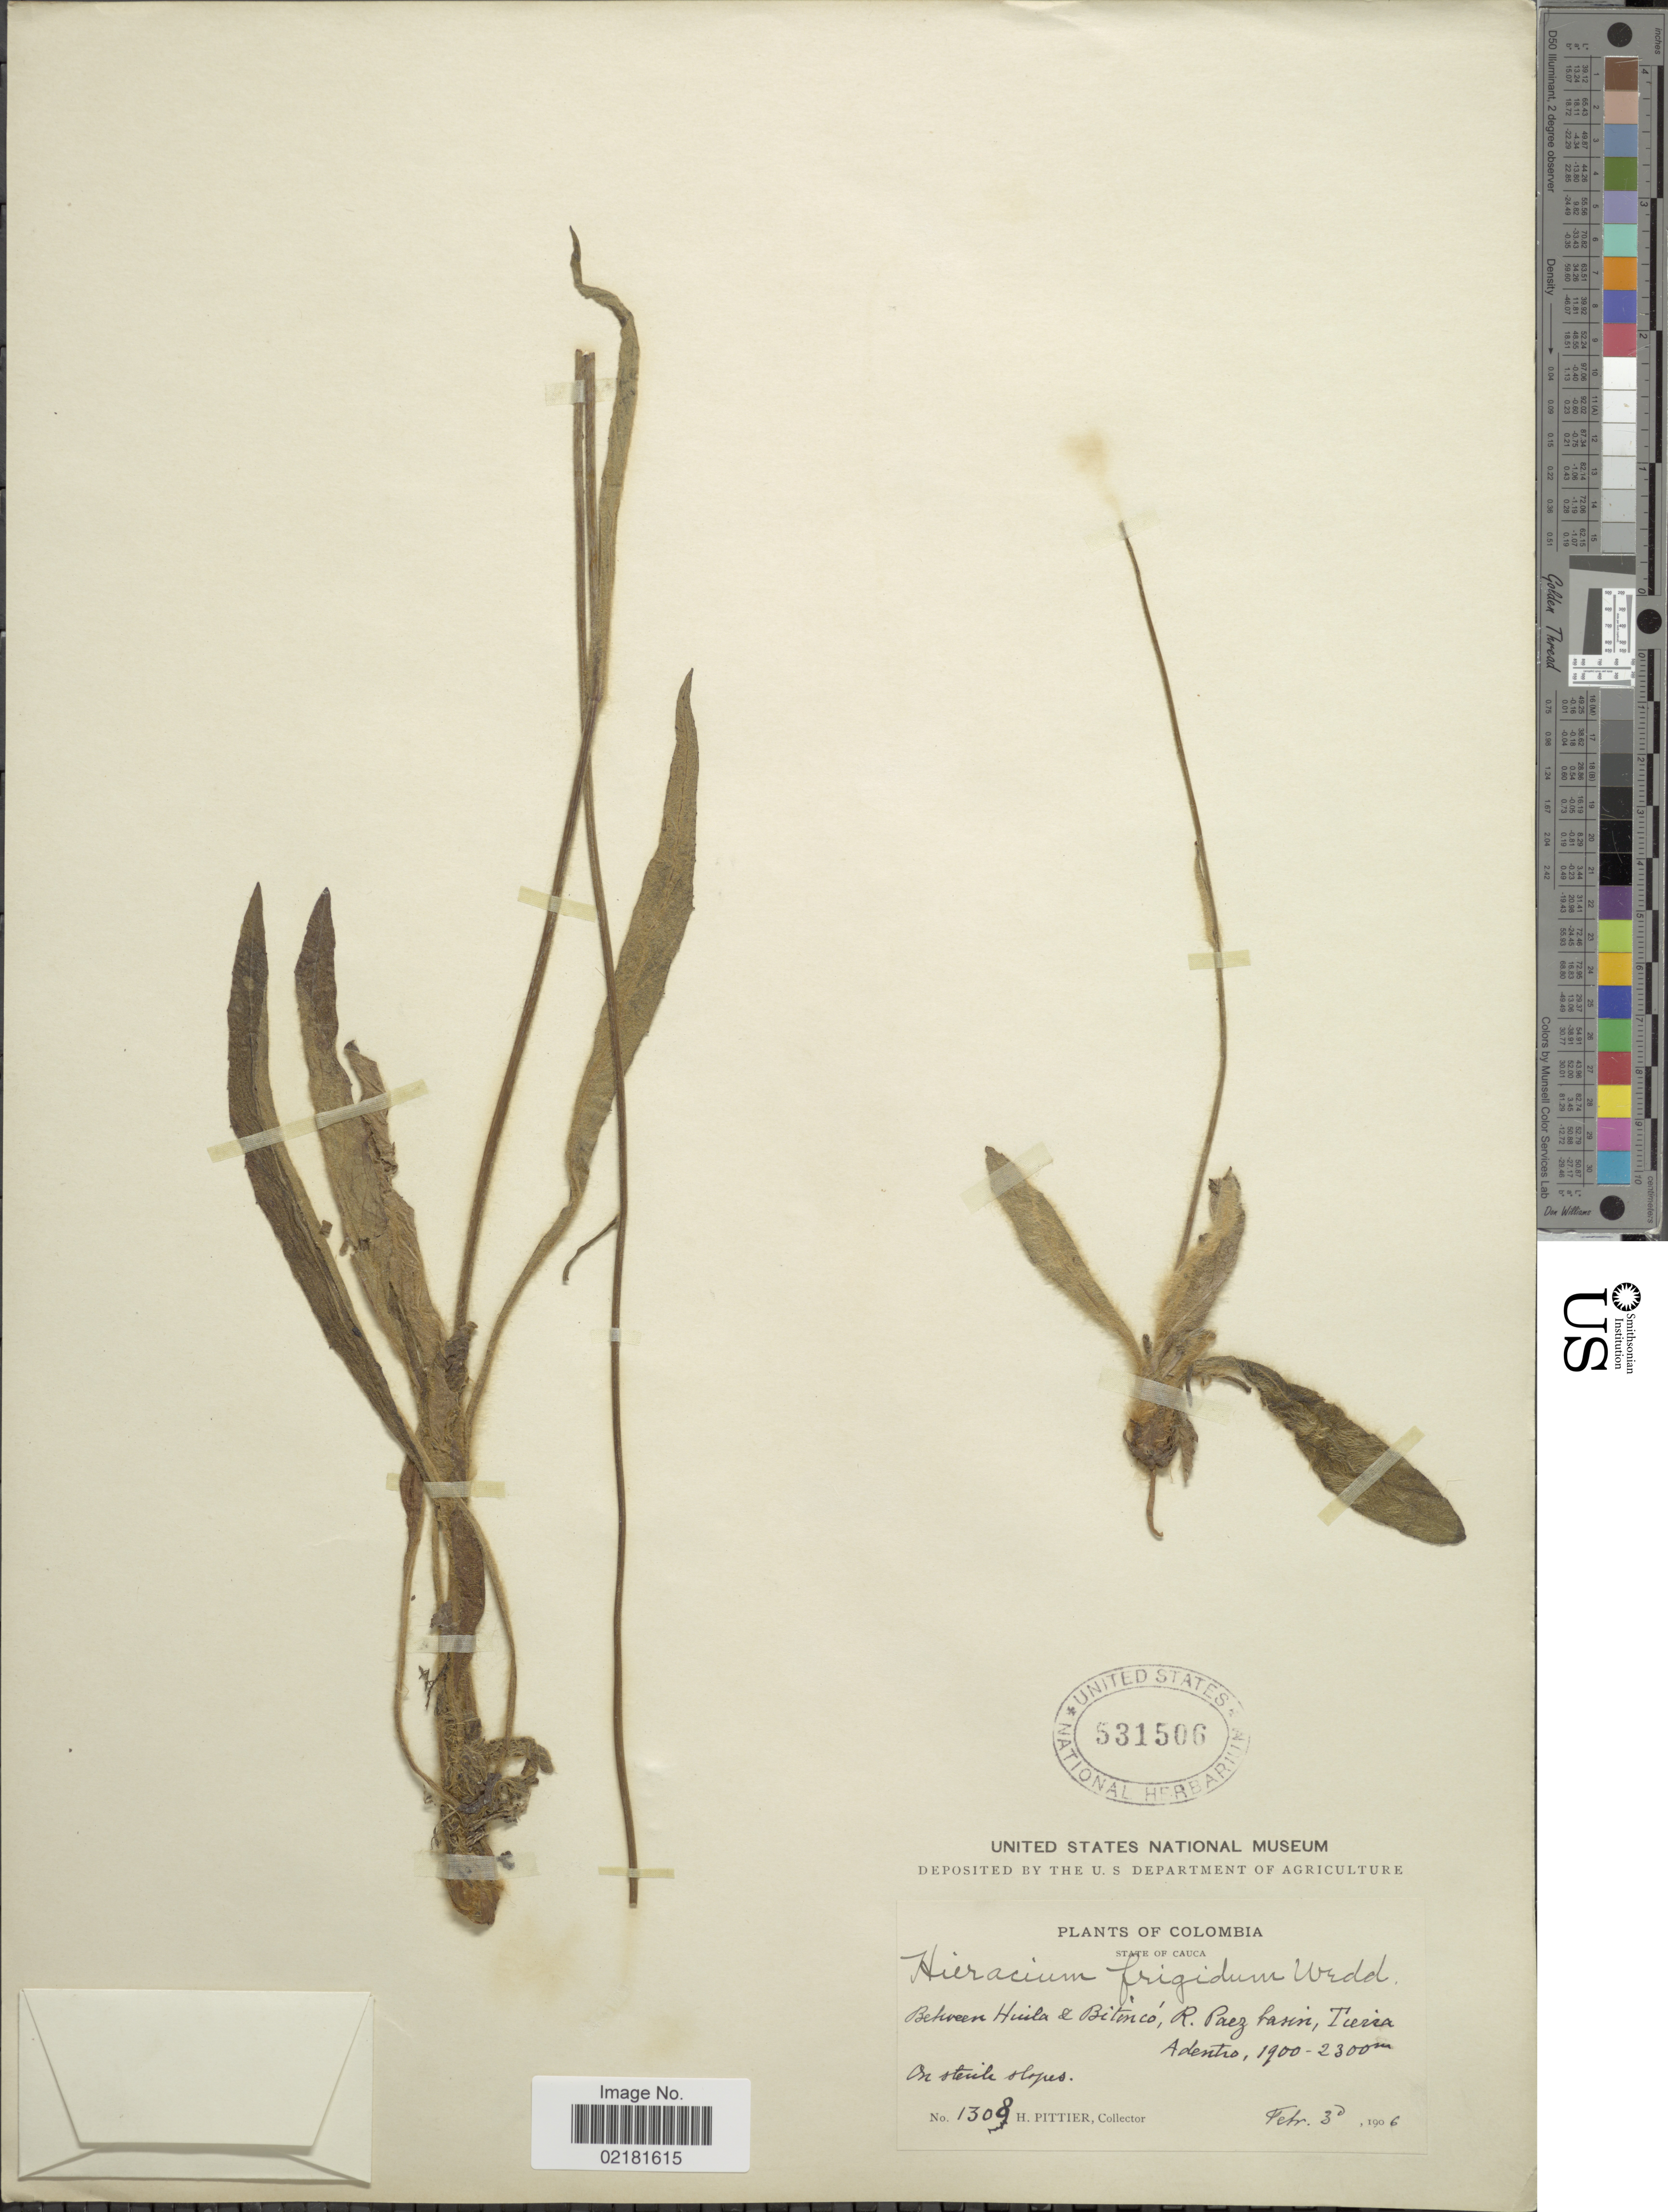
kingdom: Plantae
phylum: Tracheophyta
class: Magnoliopsida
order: Asterales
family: Asteraceae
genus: Hieracium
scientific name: Hieracium jubatum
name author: Fr.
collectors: H. F. Pittier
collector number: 1308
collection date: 1906-02-03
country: Colombia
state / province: Cauca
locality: Between Huila and Bitaco, R. Paez basin, Tunia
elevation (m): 1900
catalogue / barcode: US 531506